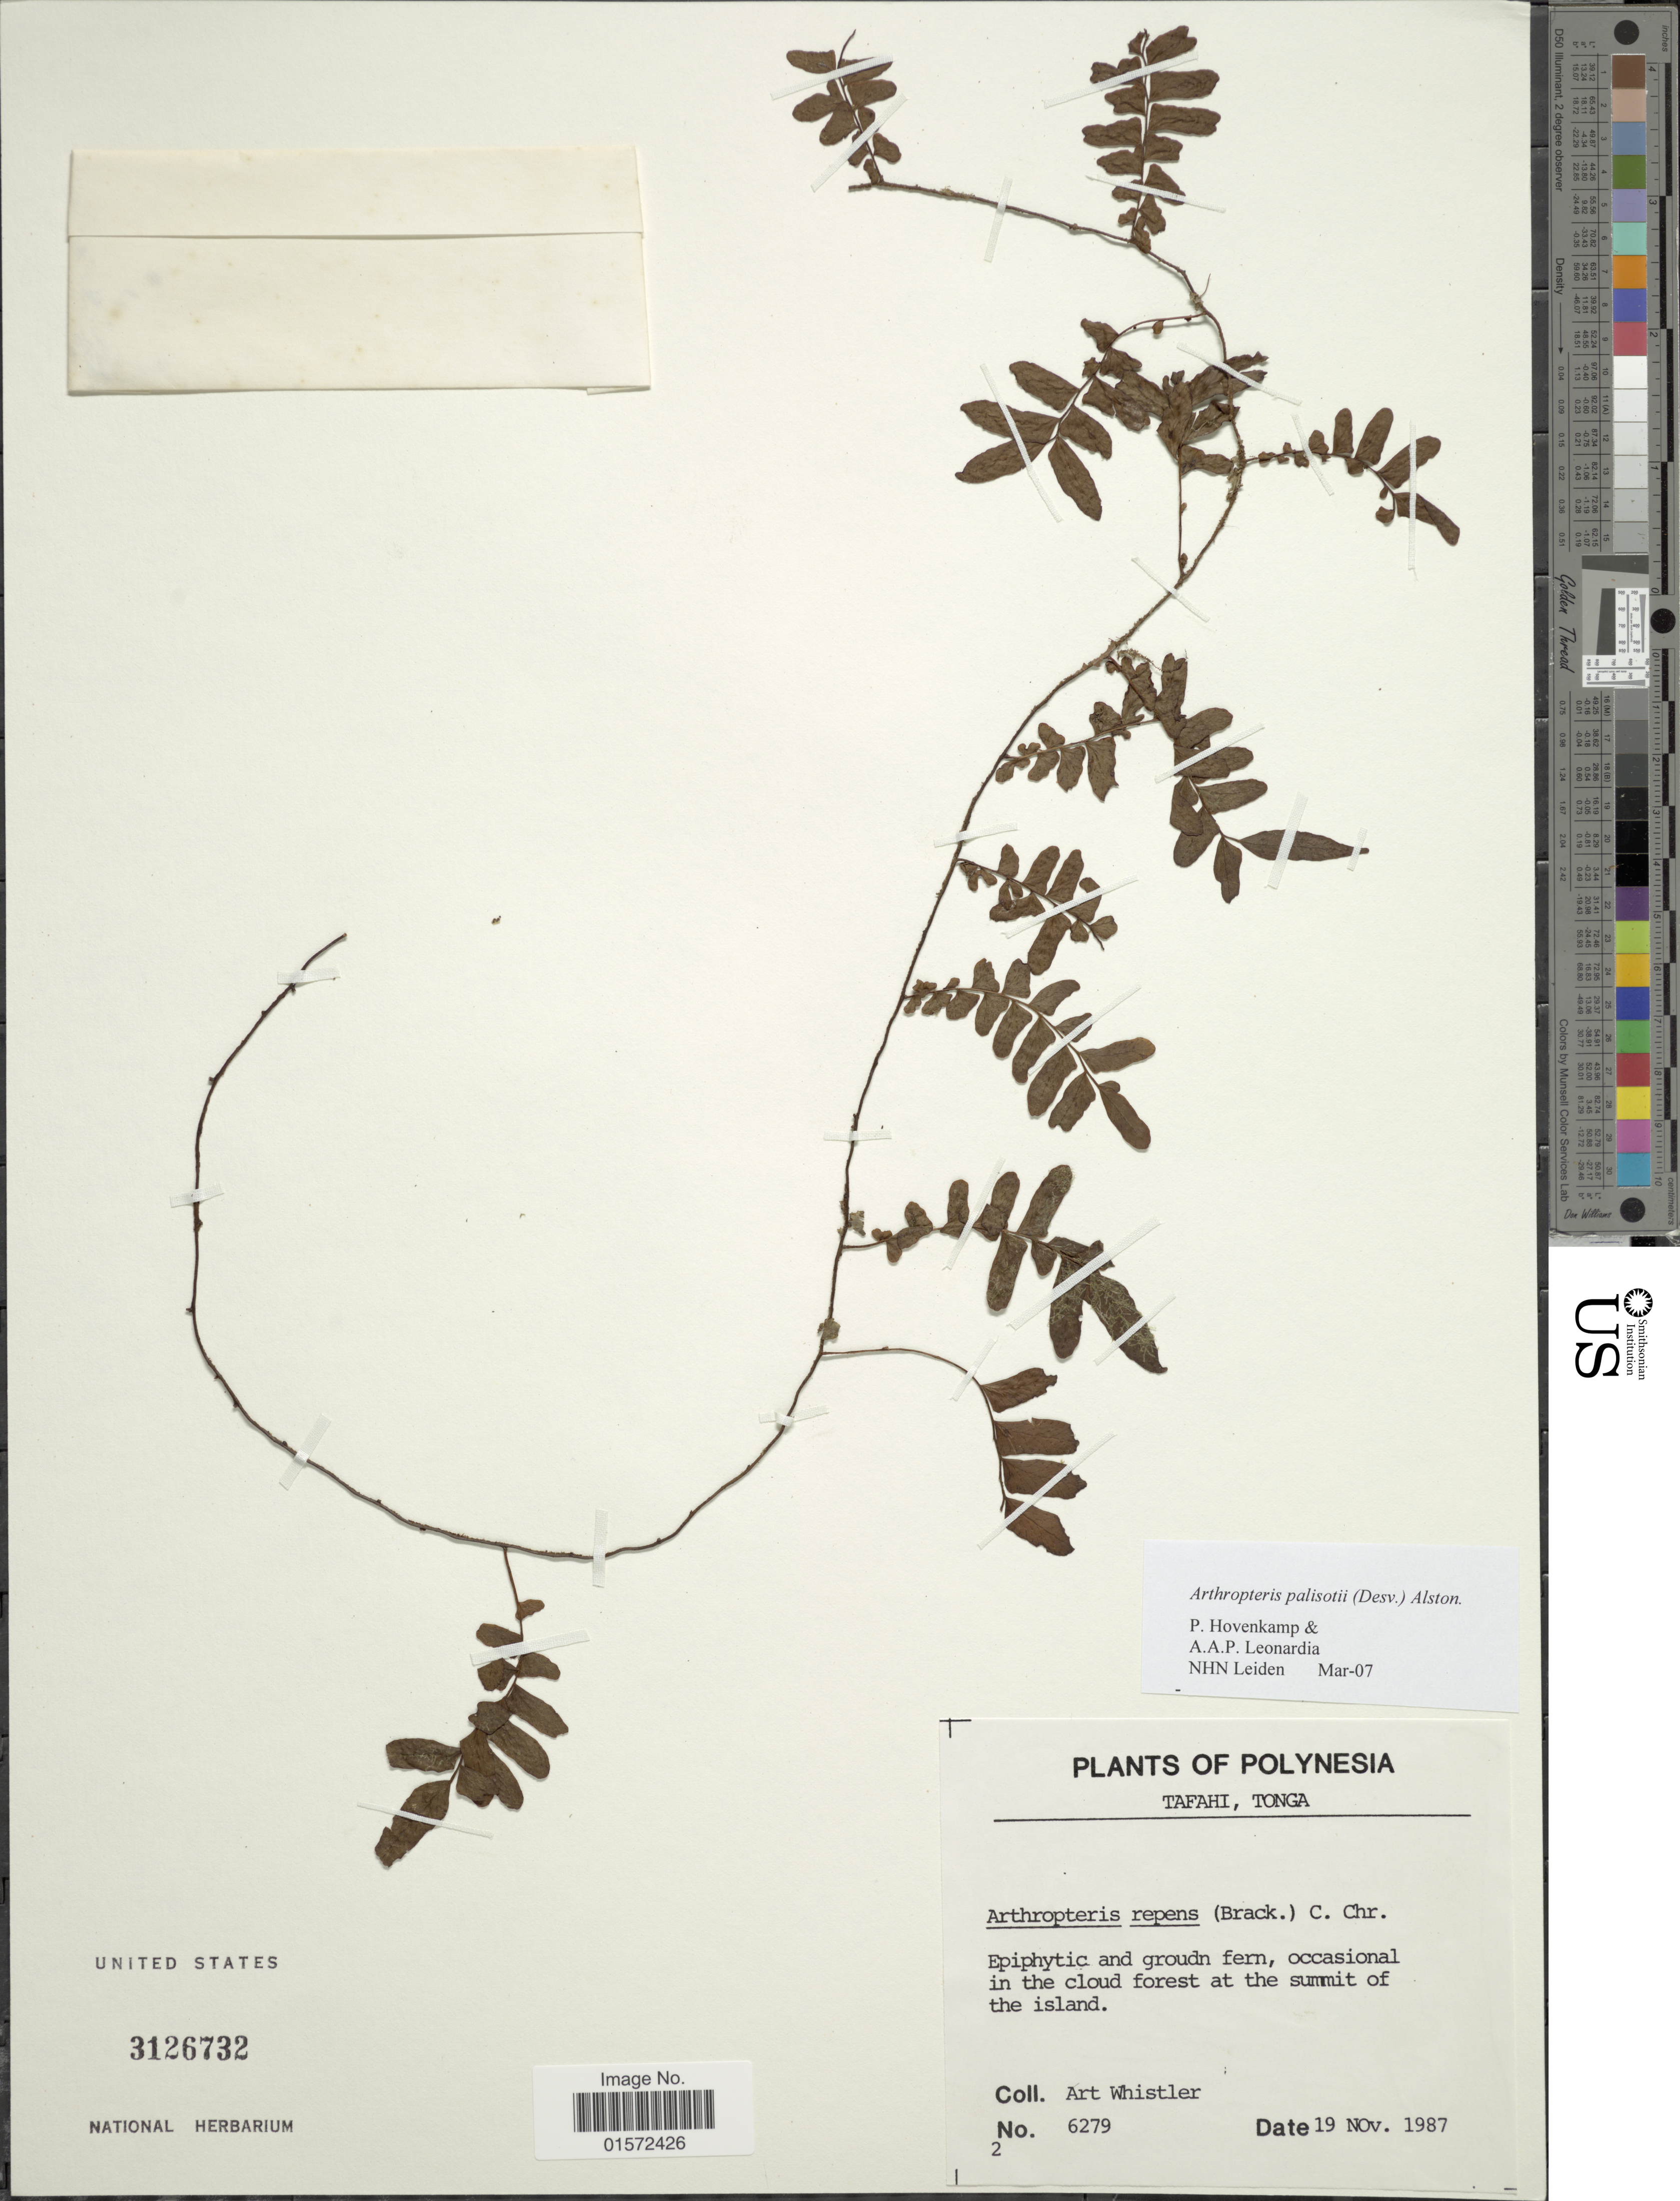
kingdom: Plantae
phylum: Tracheophyta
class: Polypodiopsida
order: Polypodiales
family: Tectariaceae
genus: Arthropteris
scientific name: Arthropteris palisotii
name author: (Desv.) Alston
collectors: A. Whistler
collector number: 6279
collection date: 1987-11-19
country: Tonga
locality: Polynesia, Tafahi, Tonga, occasional in the cloud forest at the summit of the island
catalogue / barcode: US 3126732